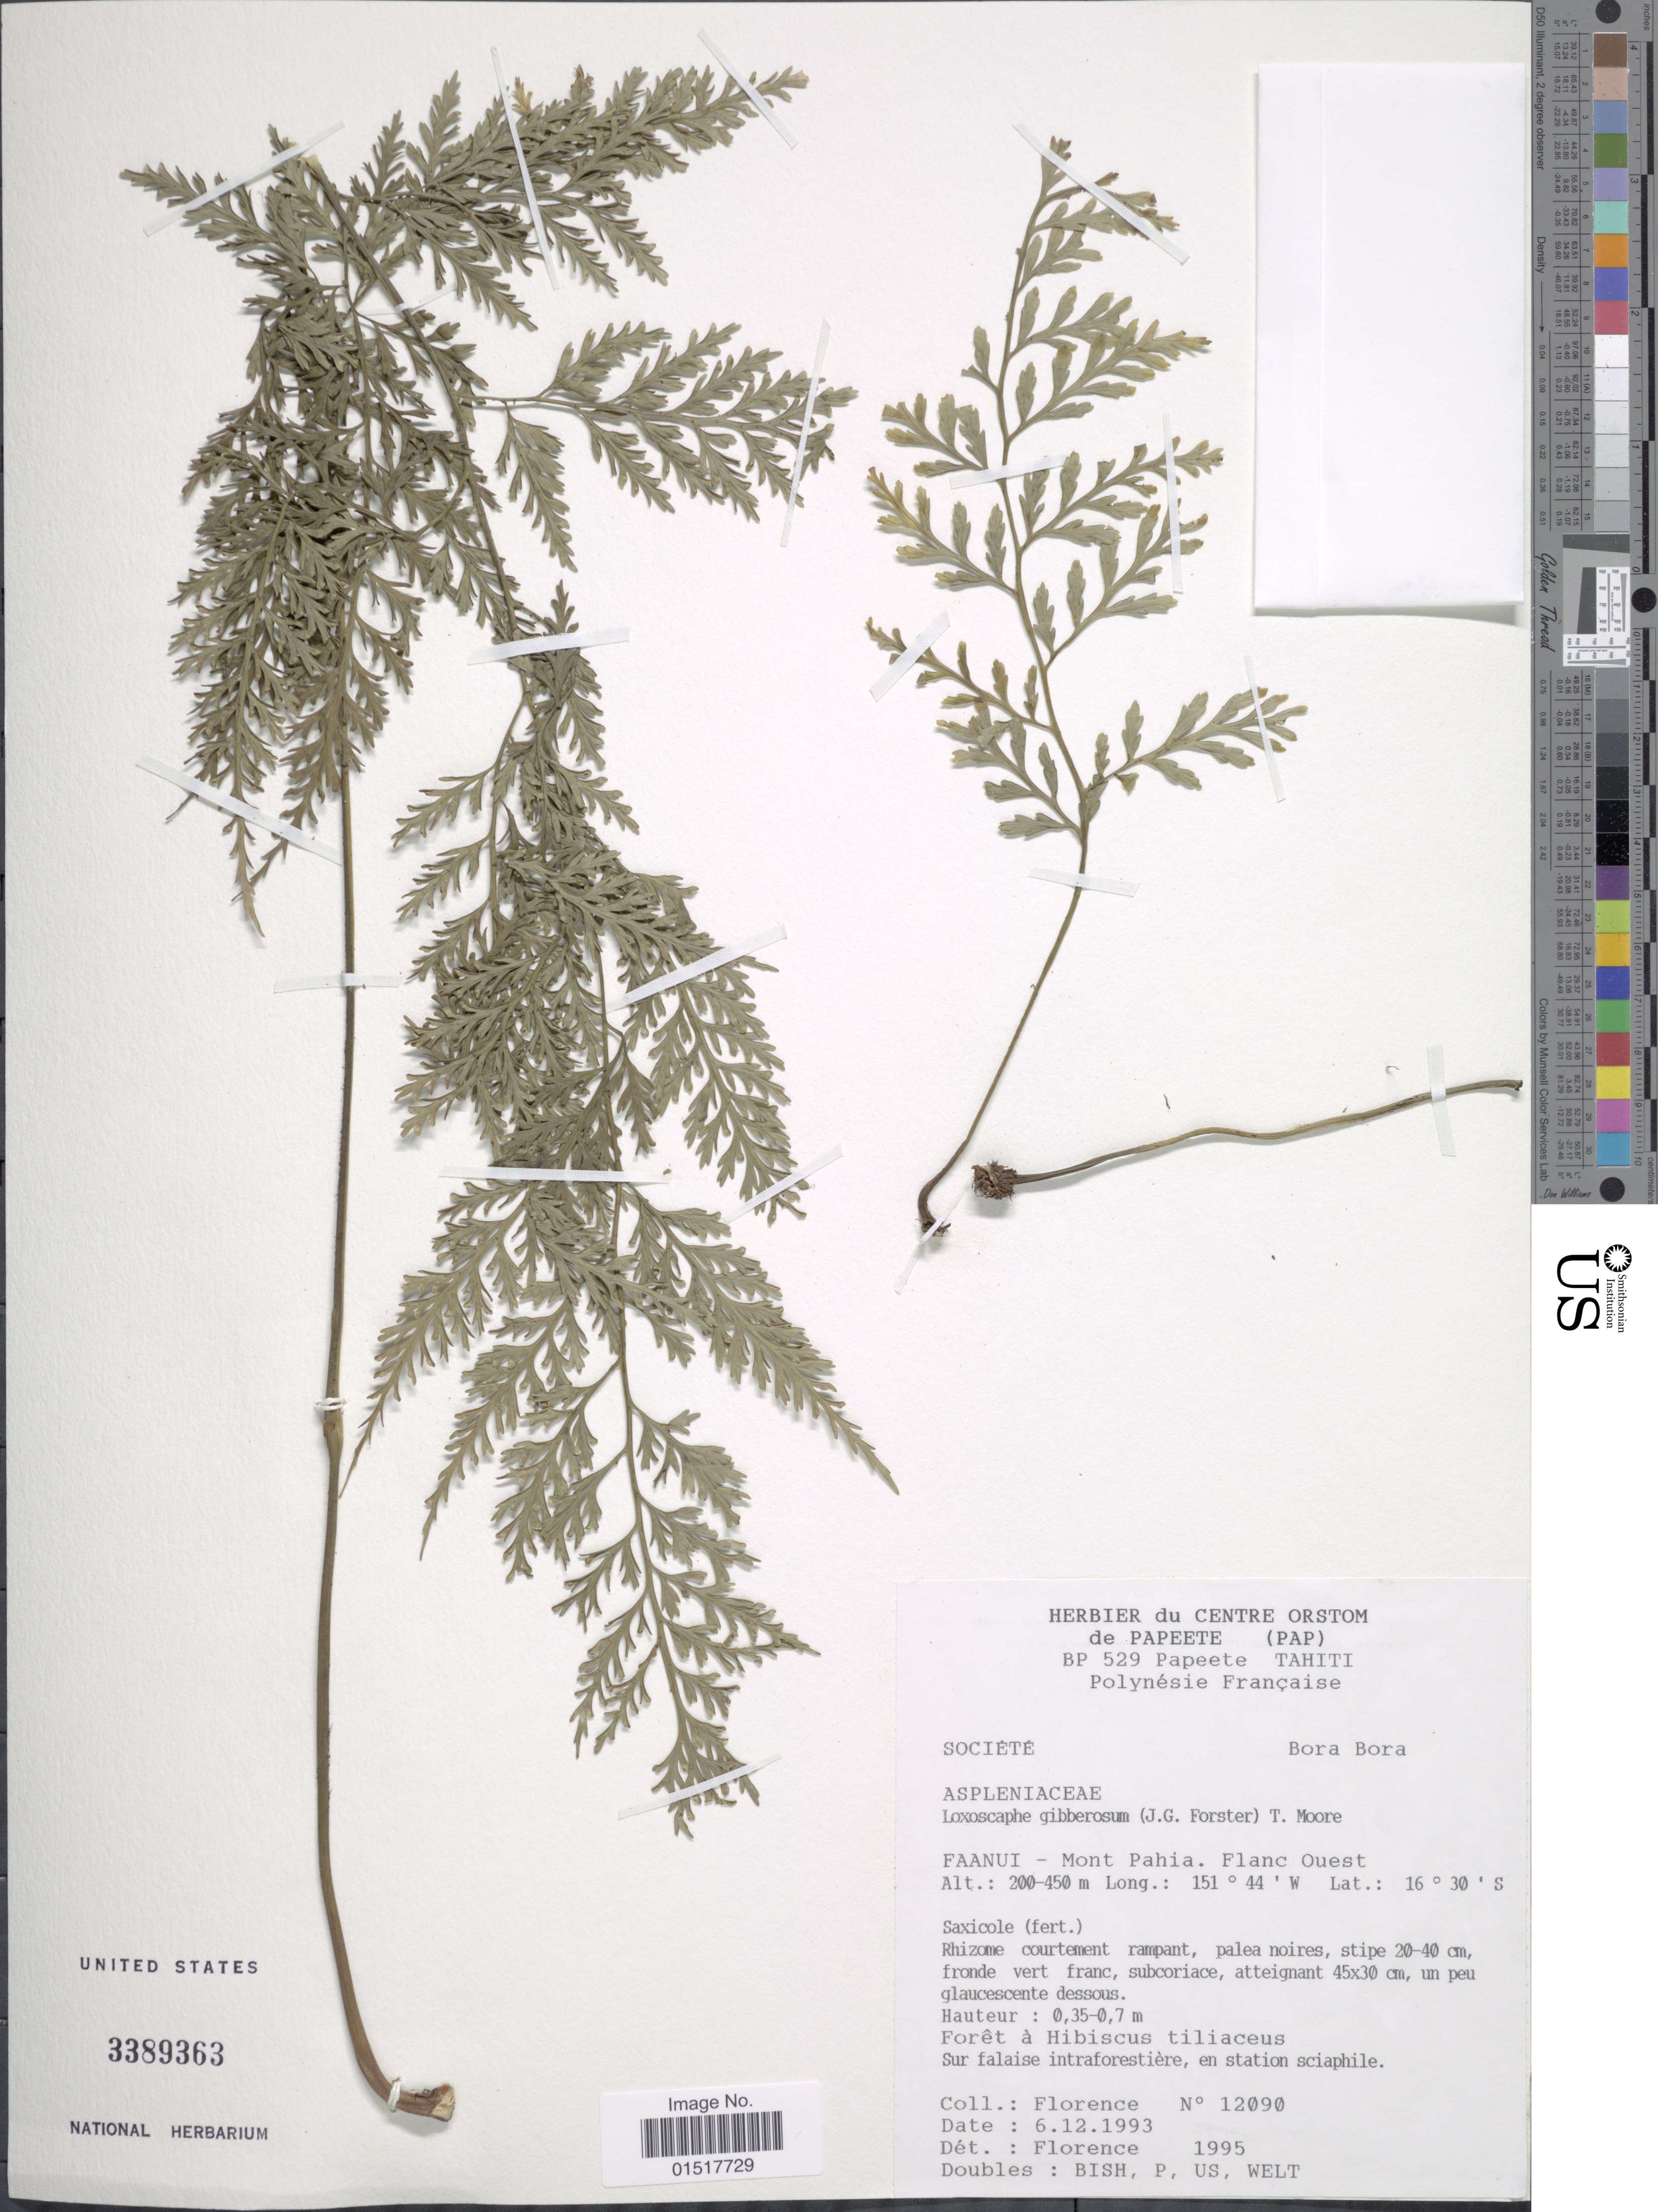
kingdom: Plantae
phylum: Tracheophyta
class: Polypodiopsida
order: Polypodiales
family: Aspleniaceae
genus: Asplenium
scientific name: Asplenium gibberosum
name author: (G. Forst.) Mett.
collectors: -. Florence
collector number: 12090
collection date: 1993-12-06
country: French Polynesia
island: Bora Bora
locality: Société. Bora Bora. Faanui - Mont Pahia. Flanc Ouest.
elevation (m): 200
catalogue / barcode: US 3389363